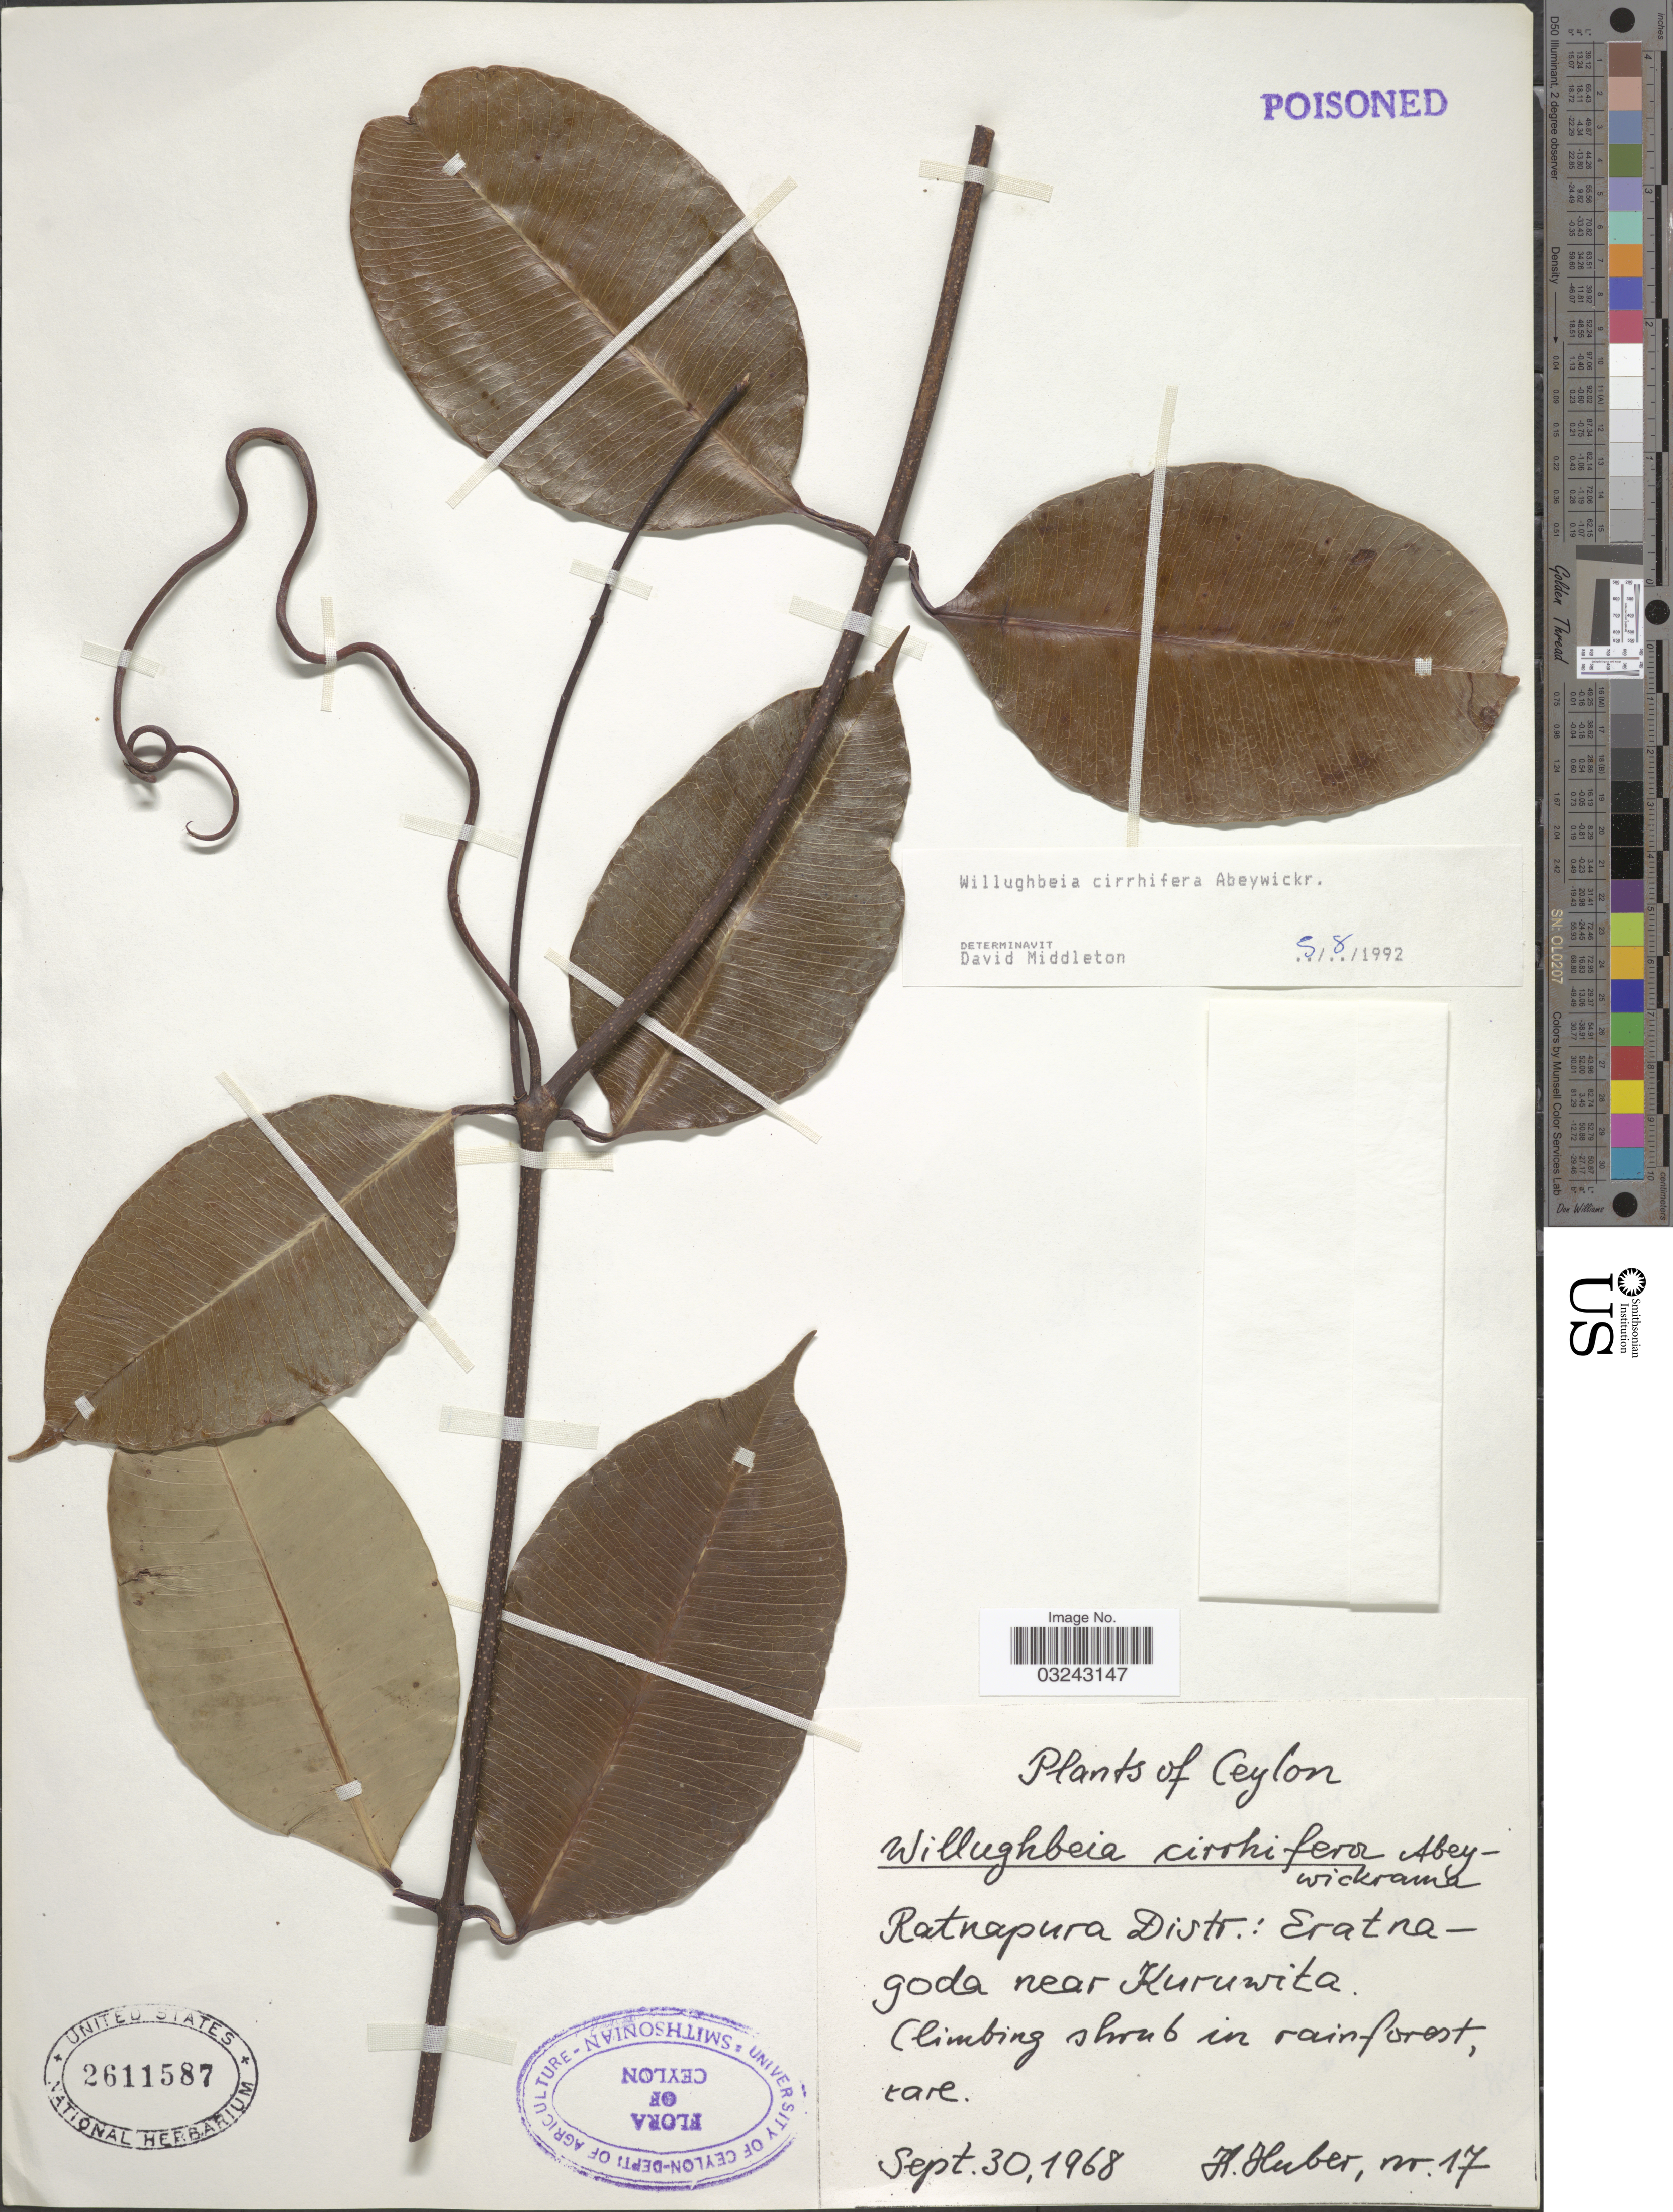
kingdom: Plantae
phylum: Tracheophyta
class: Magnoliopsida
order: Gentianales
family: Apocynaceae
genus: Willughbeia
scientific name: Willughbeia cirrhifera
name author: (Wight) Abeyw.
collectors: H. Huber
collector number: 17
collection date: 1968-09-30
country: Sri Lanka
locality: Ceylon, Ratnapura Distr.: Eratnagoda near Kuruwita.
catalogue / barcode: US 2611587